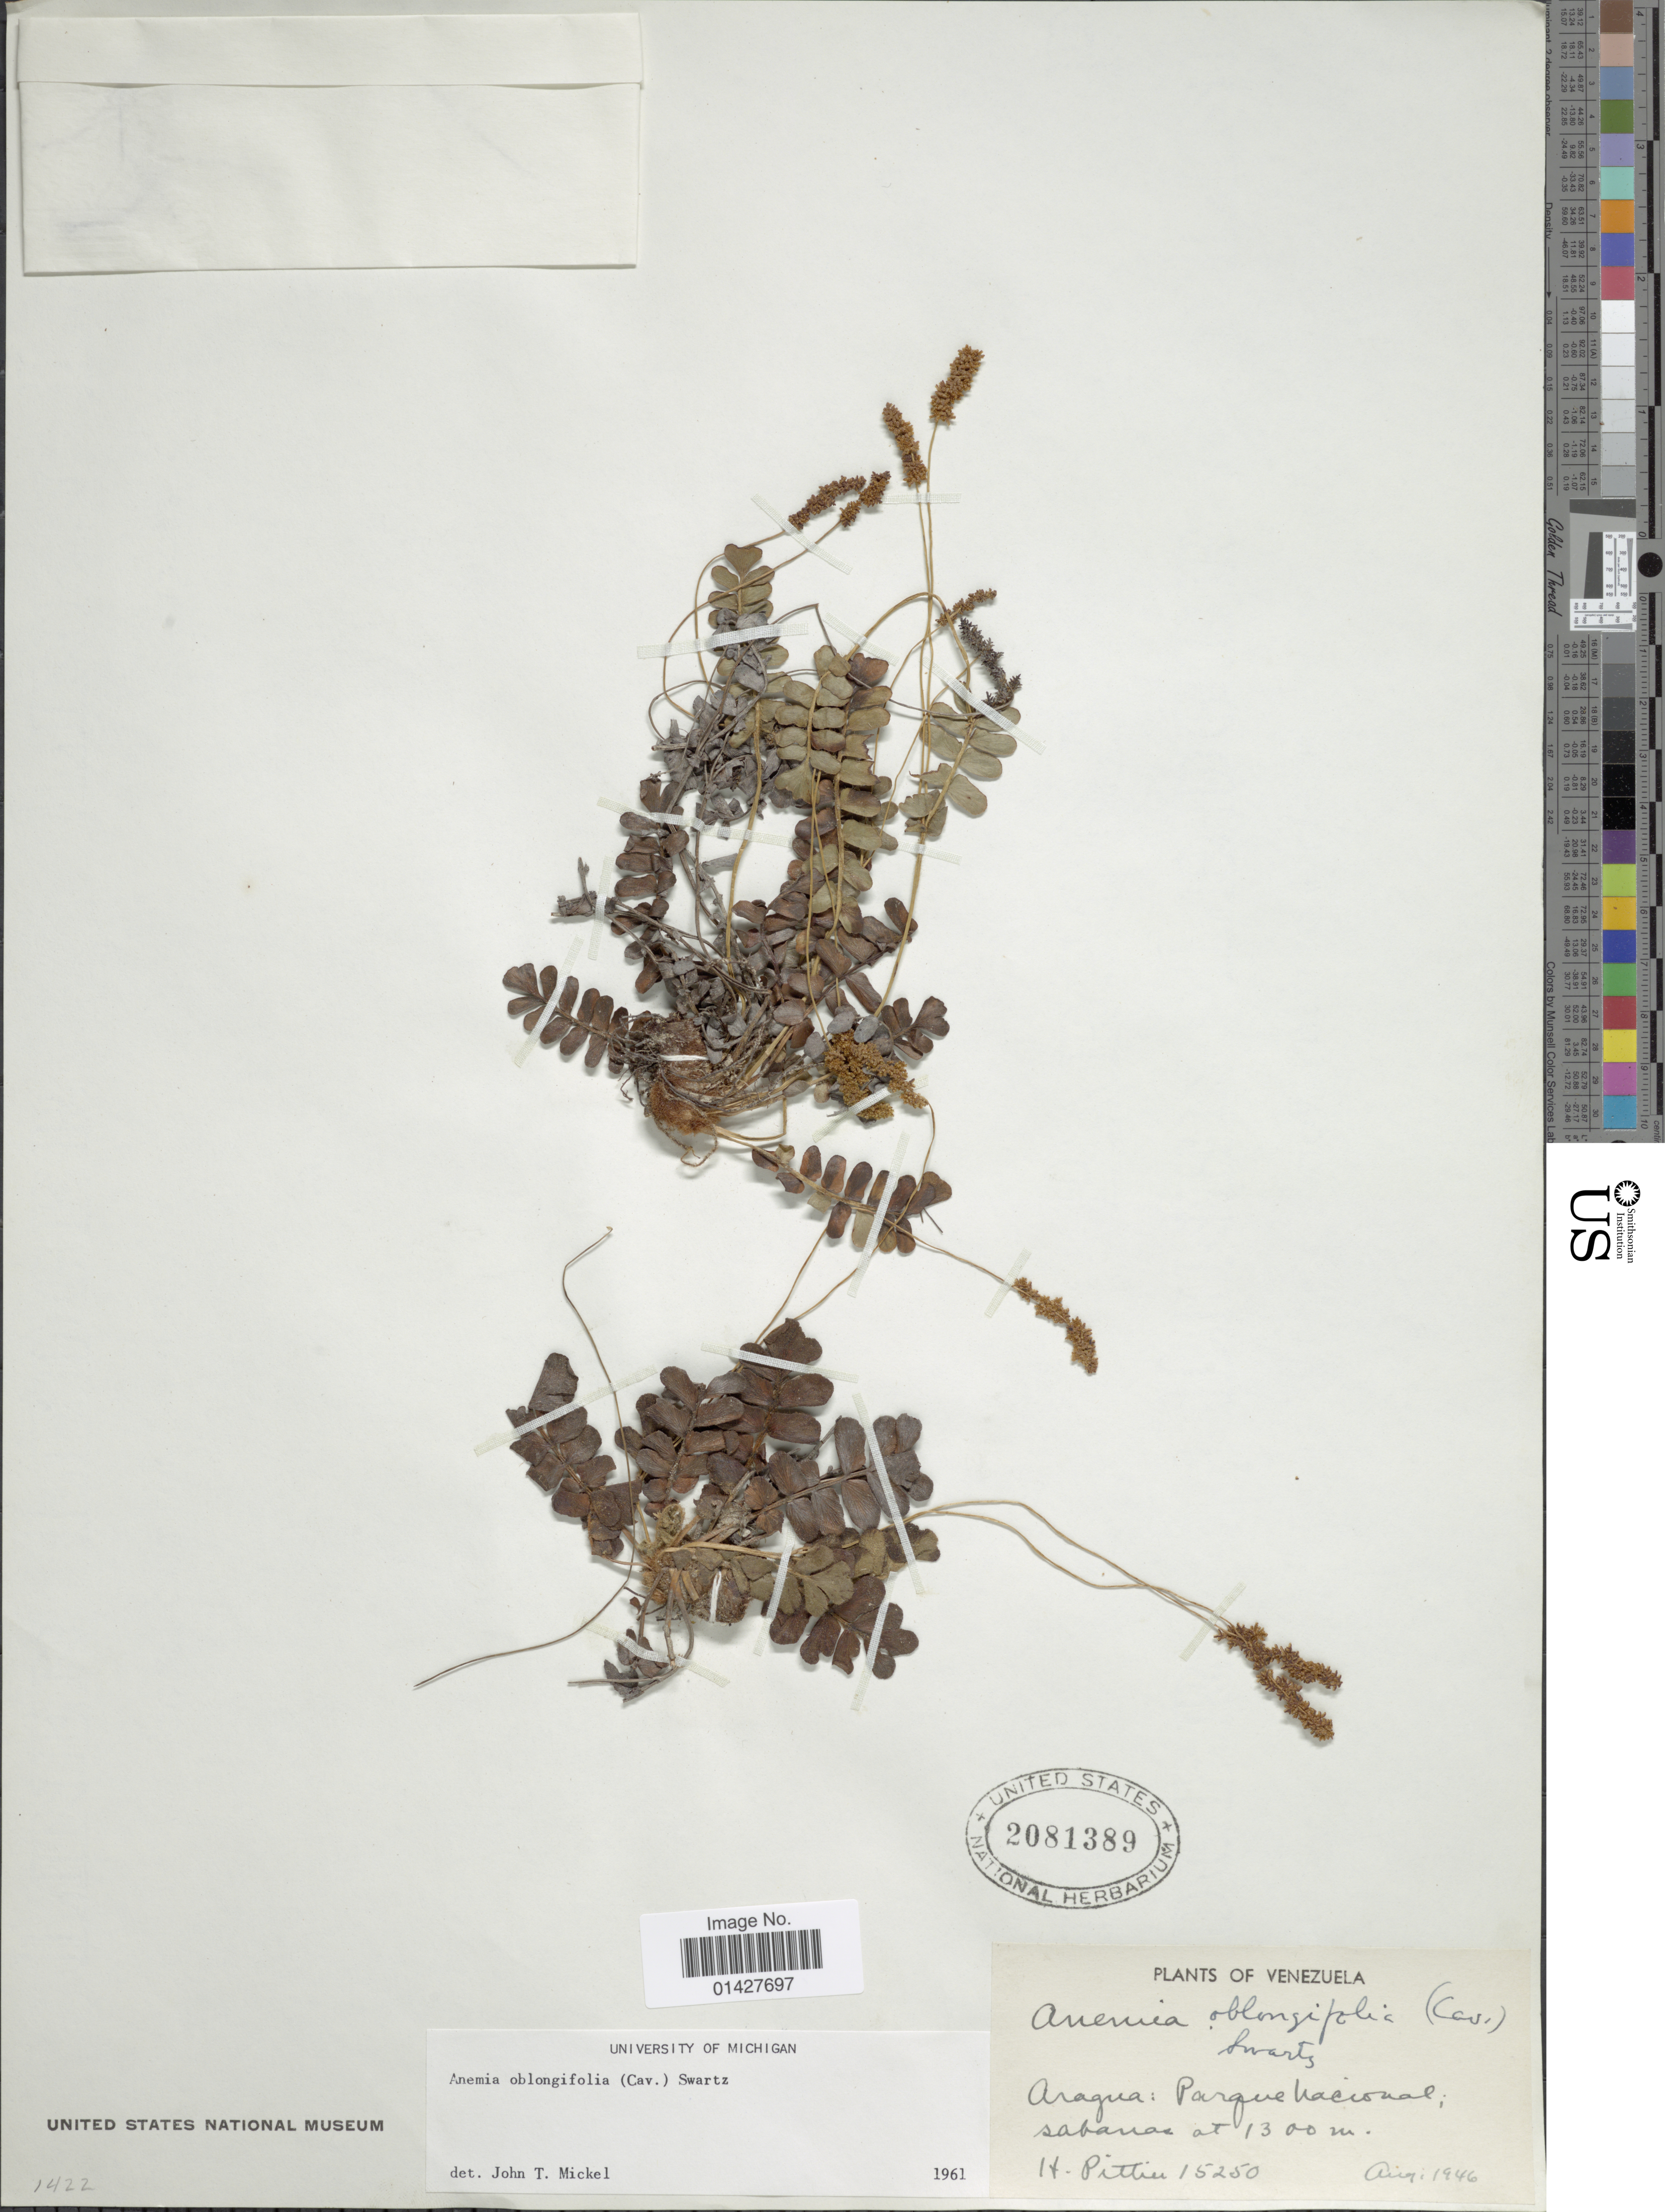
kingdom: Plantae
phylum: Tracheophyta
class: Polypodiopsida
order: Schizaeales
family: Anemiaceae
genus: Anemia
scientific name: Anemia oblongifolia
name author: (Cav.) Sw.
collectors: H. F. Pittier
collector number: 15250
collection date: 1946-08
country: Venezuela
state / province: Aragua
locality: Parque Nacional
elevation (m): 1300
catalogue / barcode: US 2081389